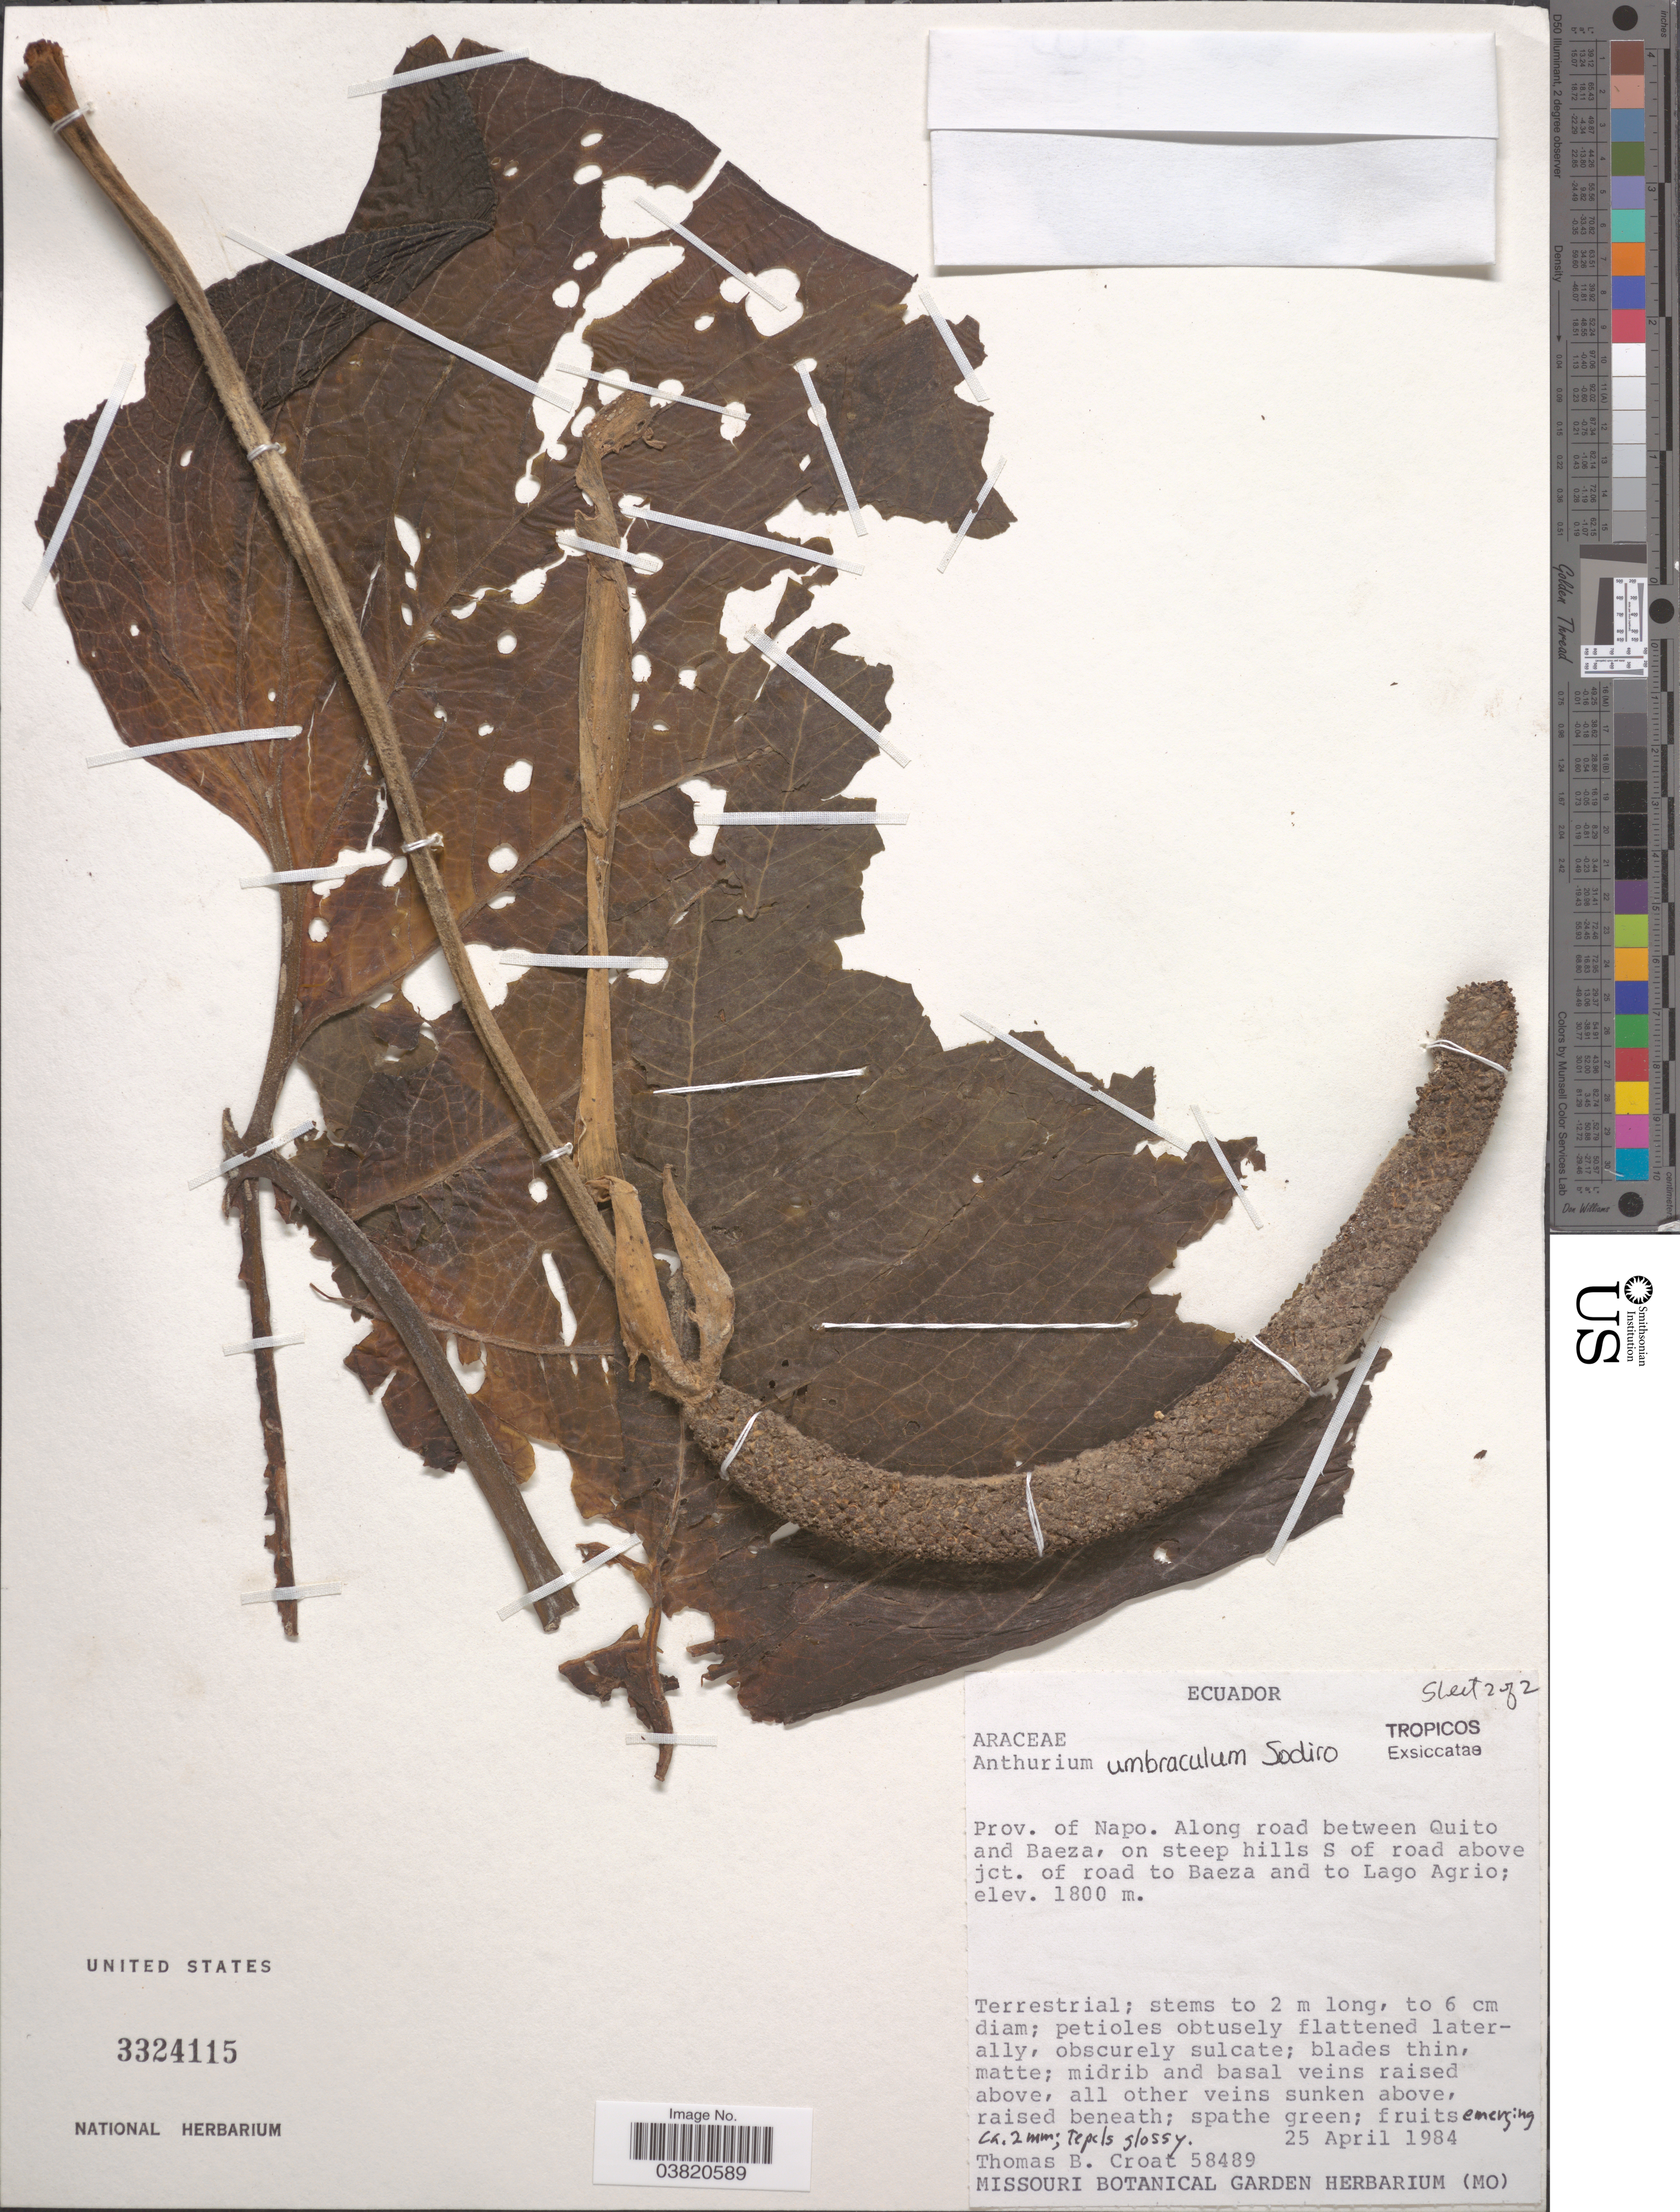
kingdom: Plantae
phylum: Tracheophyta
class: Liliopsida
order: Alismatales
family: Araceae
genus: Anthurium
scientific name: Anthurium umbricola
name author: Engl.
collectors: T. B. Croat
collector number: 58489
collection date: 1984-04-25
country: Ecuador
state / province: Napo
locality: Along road between Quito and Baeza, on steep hills S of road above jct. of road to Baeza and to Lago Agrio.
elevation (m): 1800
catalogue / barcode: US 3324115